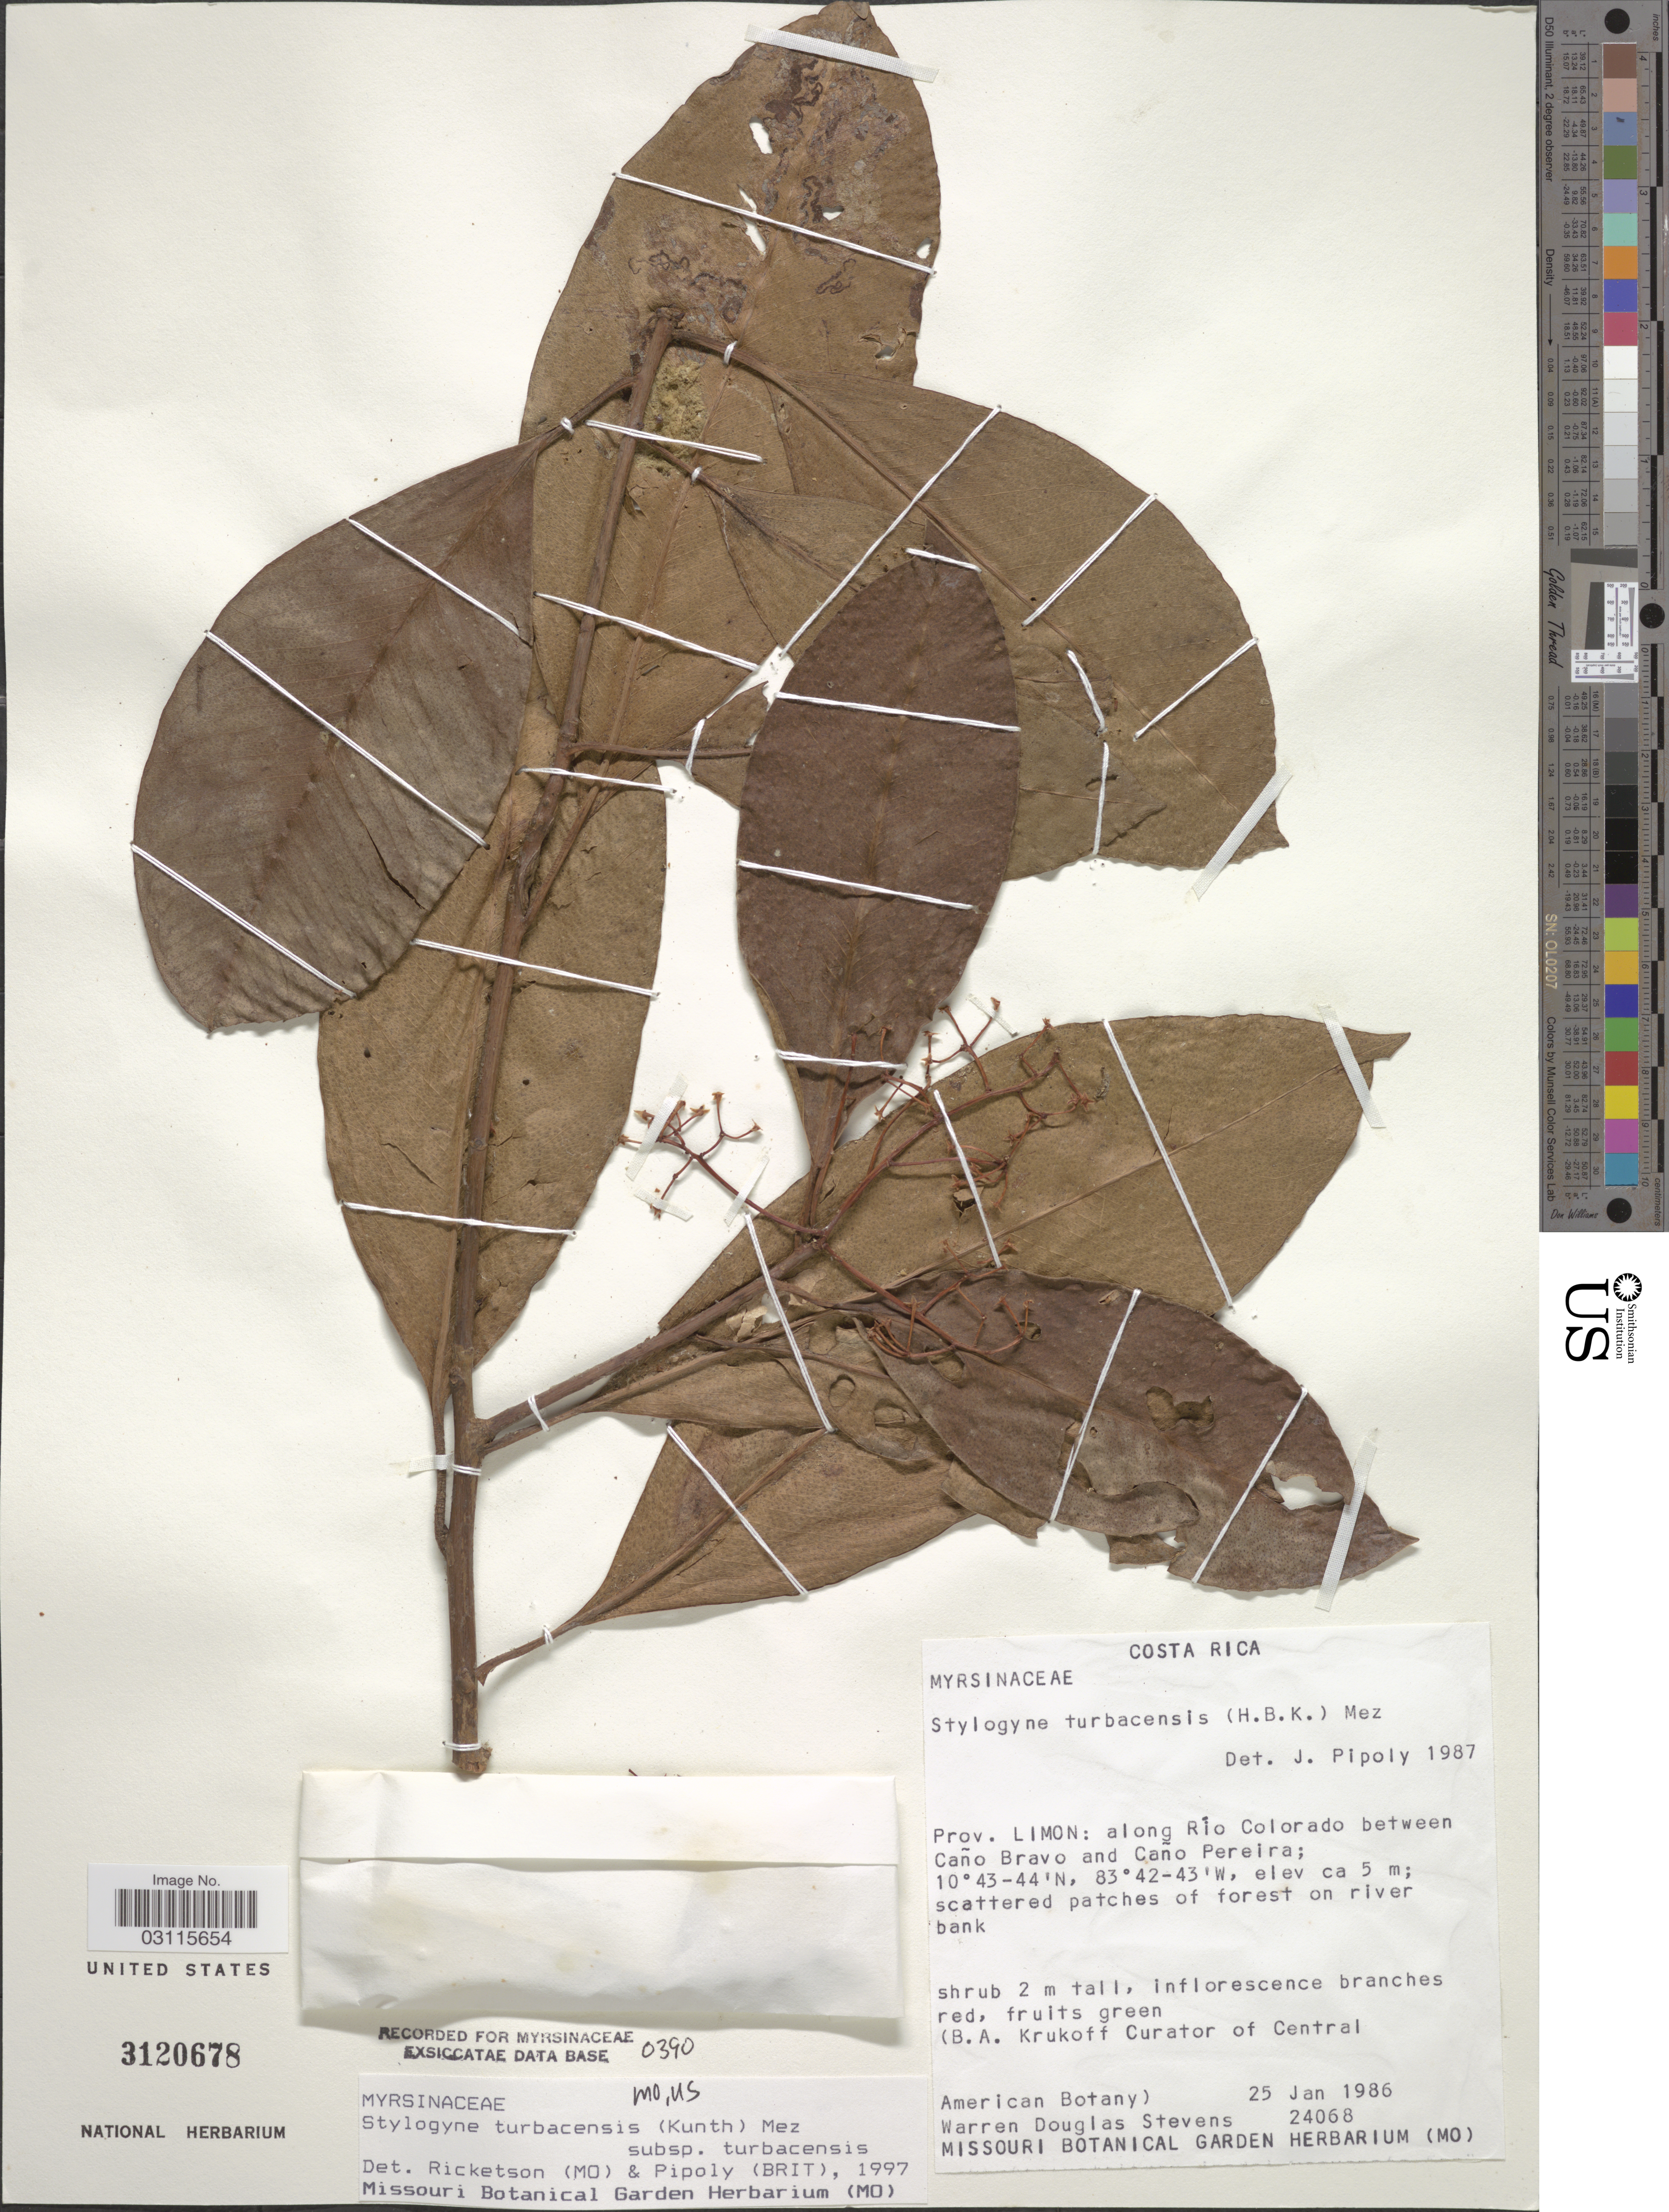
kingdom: Plantae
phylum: Tracheophyta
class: Magnoliopsida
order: Ericales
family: Primulaceae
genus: Stylogyne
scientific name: Stylogyne turbacensis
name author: (Kunth) Mez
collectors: W. D. Stevens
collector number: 24068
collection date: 1986-01-25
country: Costa Rica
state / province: Limón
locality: Prov. Limon: along Río Colorado between Caño Bravo and Caño Pereira.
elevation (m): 5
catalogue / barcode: US 3120678